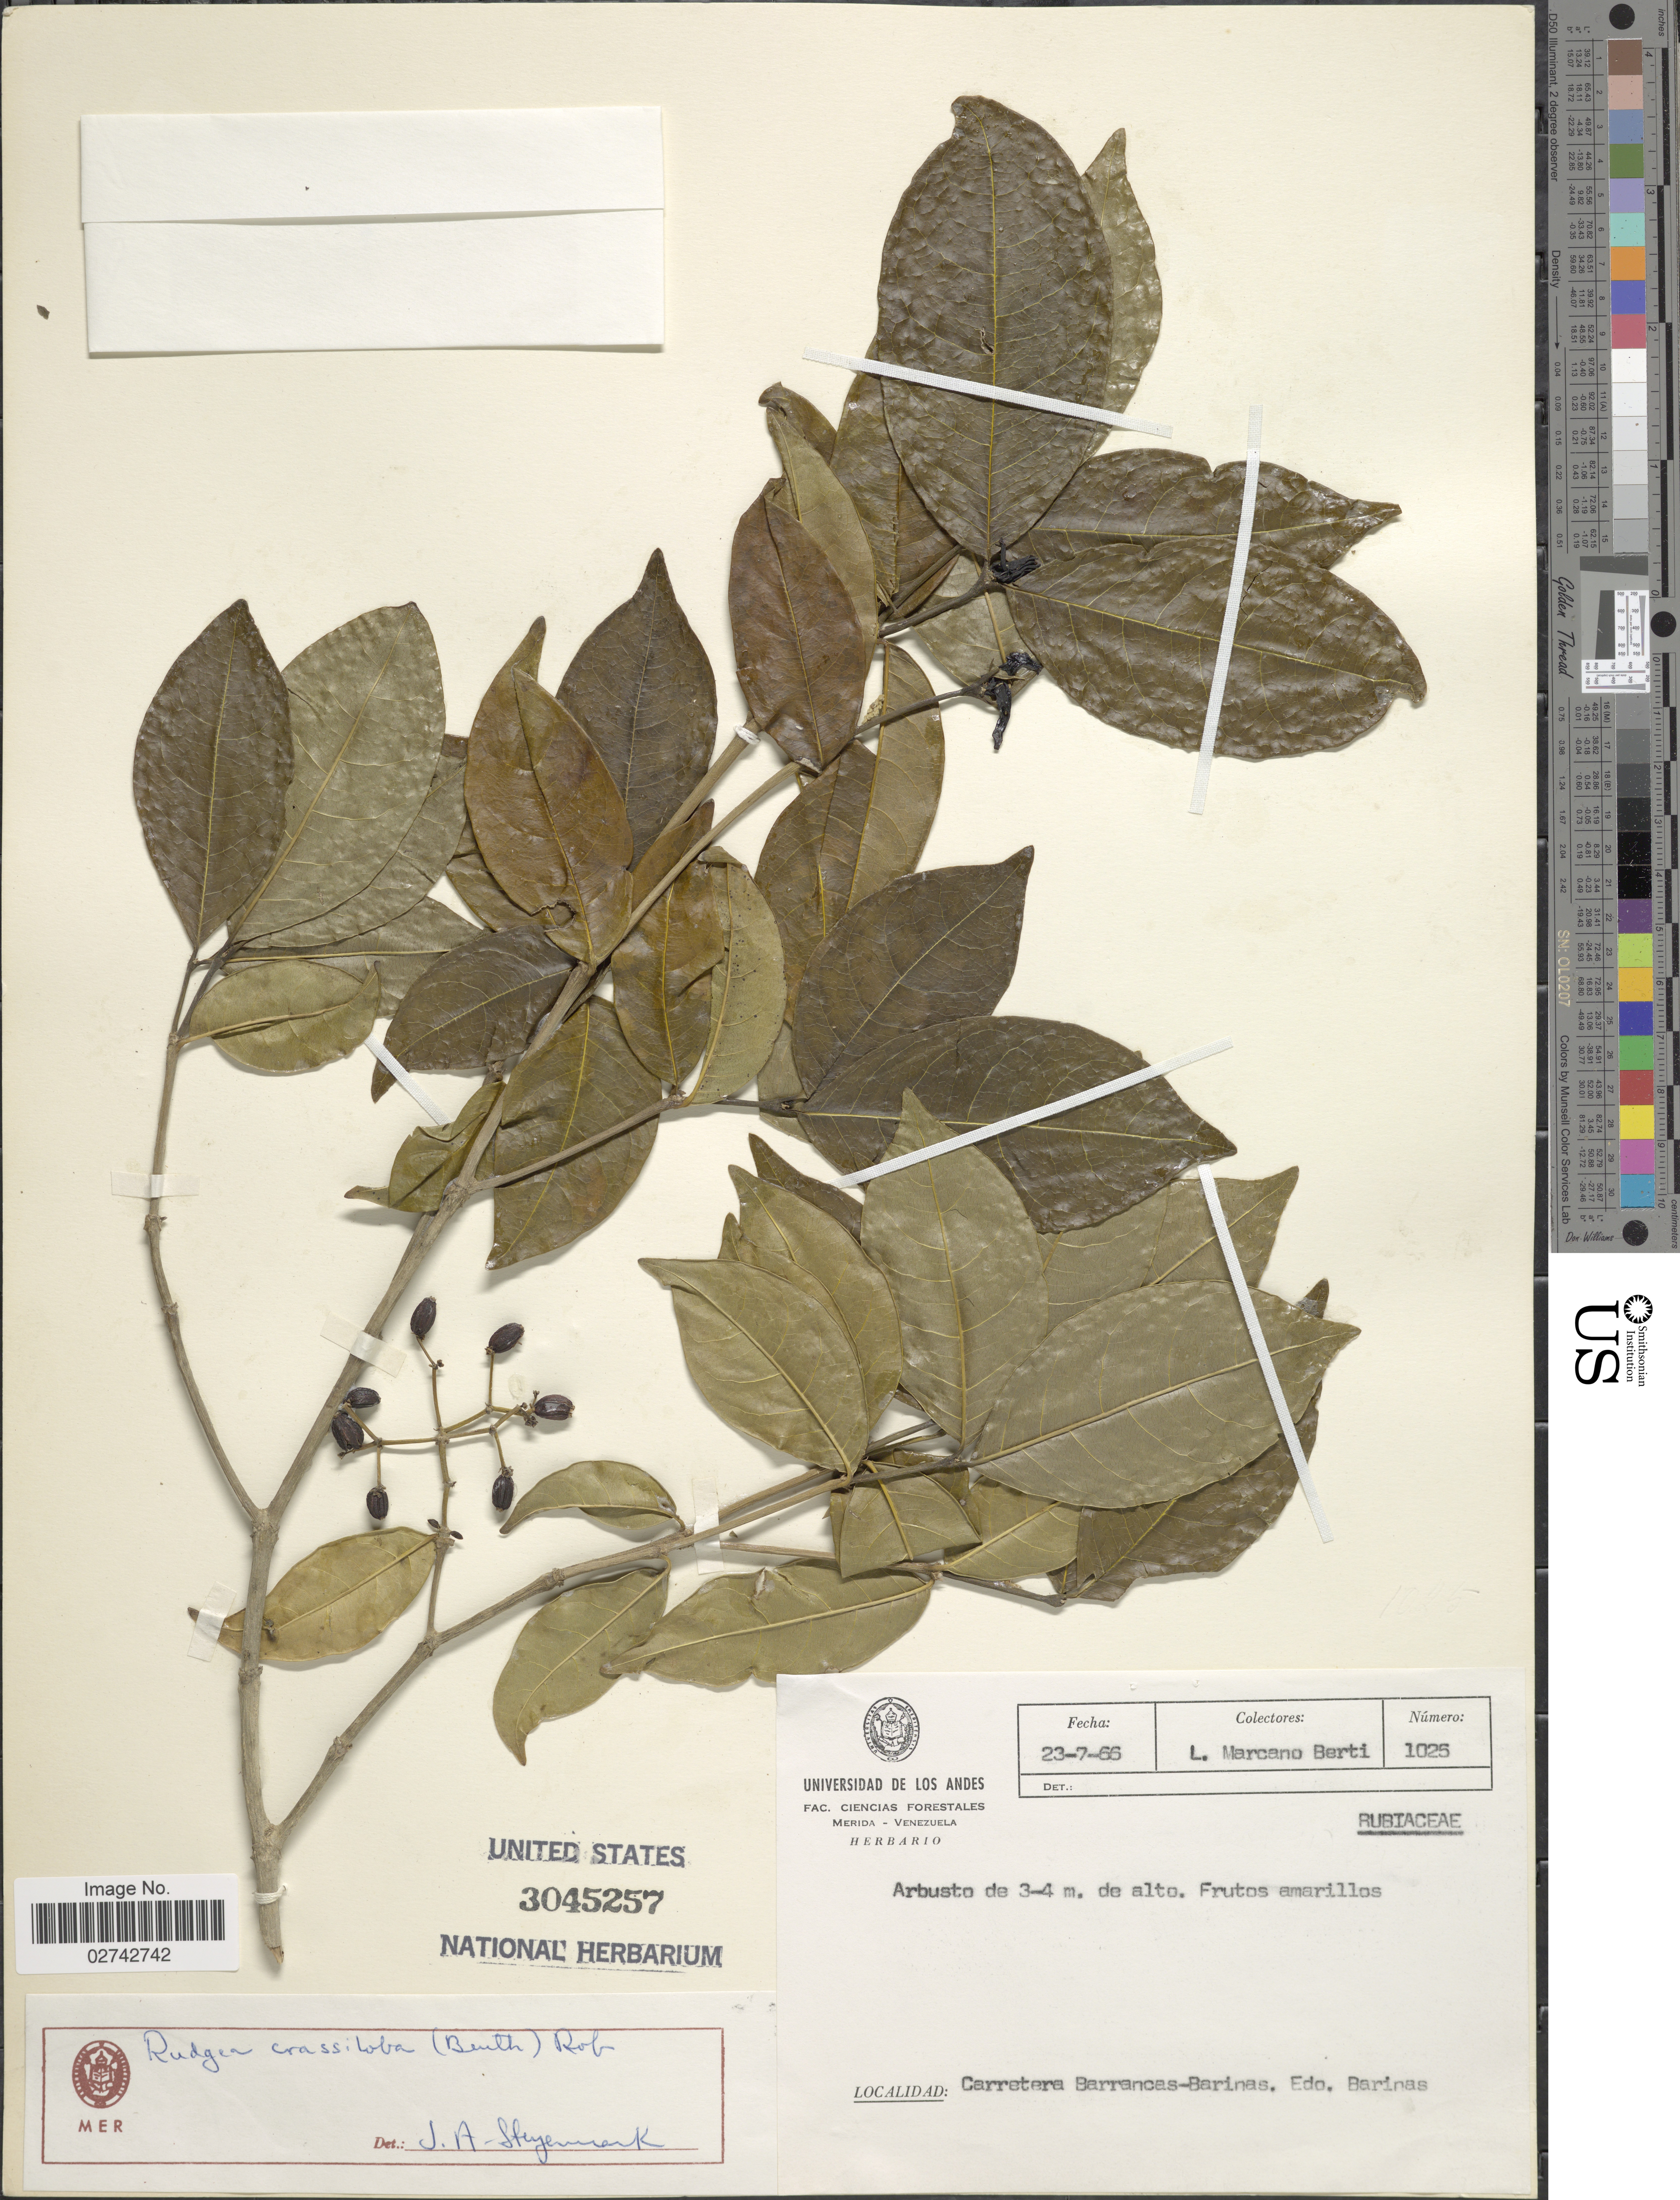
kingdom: Plantae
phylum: Tracheophyta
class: Magnoliopsida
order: Gentianales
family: Rubiaceae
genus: Rudgea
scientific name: Rudgea crassiloba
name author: (Benth.) B.L. Rob.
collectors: L. Marcano-Berti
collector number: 1025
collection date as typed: Transcribed d/m/y: 23/7/66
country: Venezuela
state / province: Barinas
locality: Carretera Barrancas-Barinas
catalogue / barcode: US 3045257